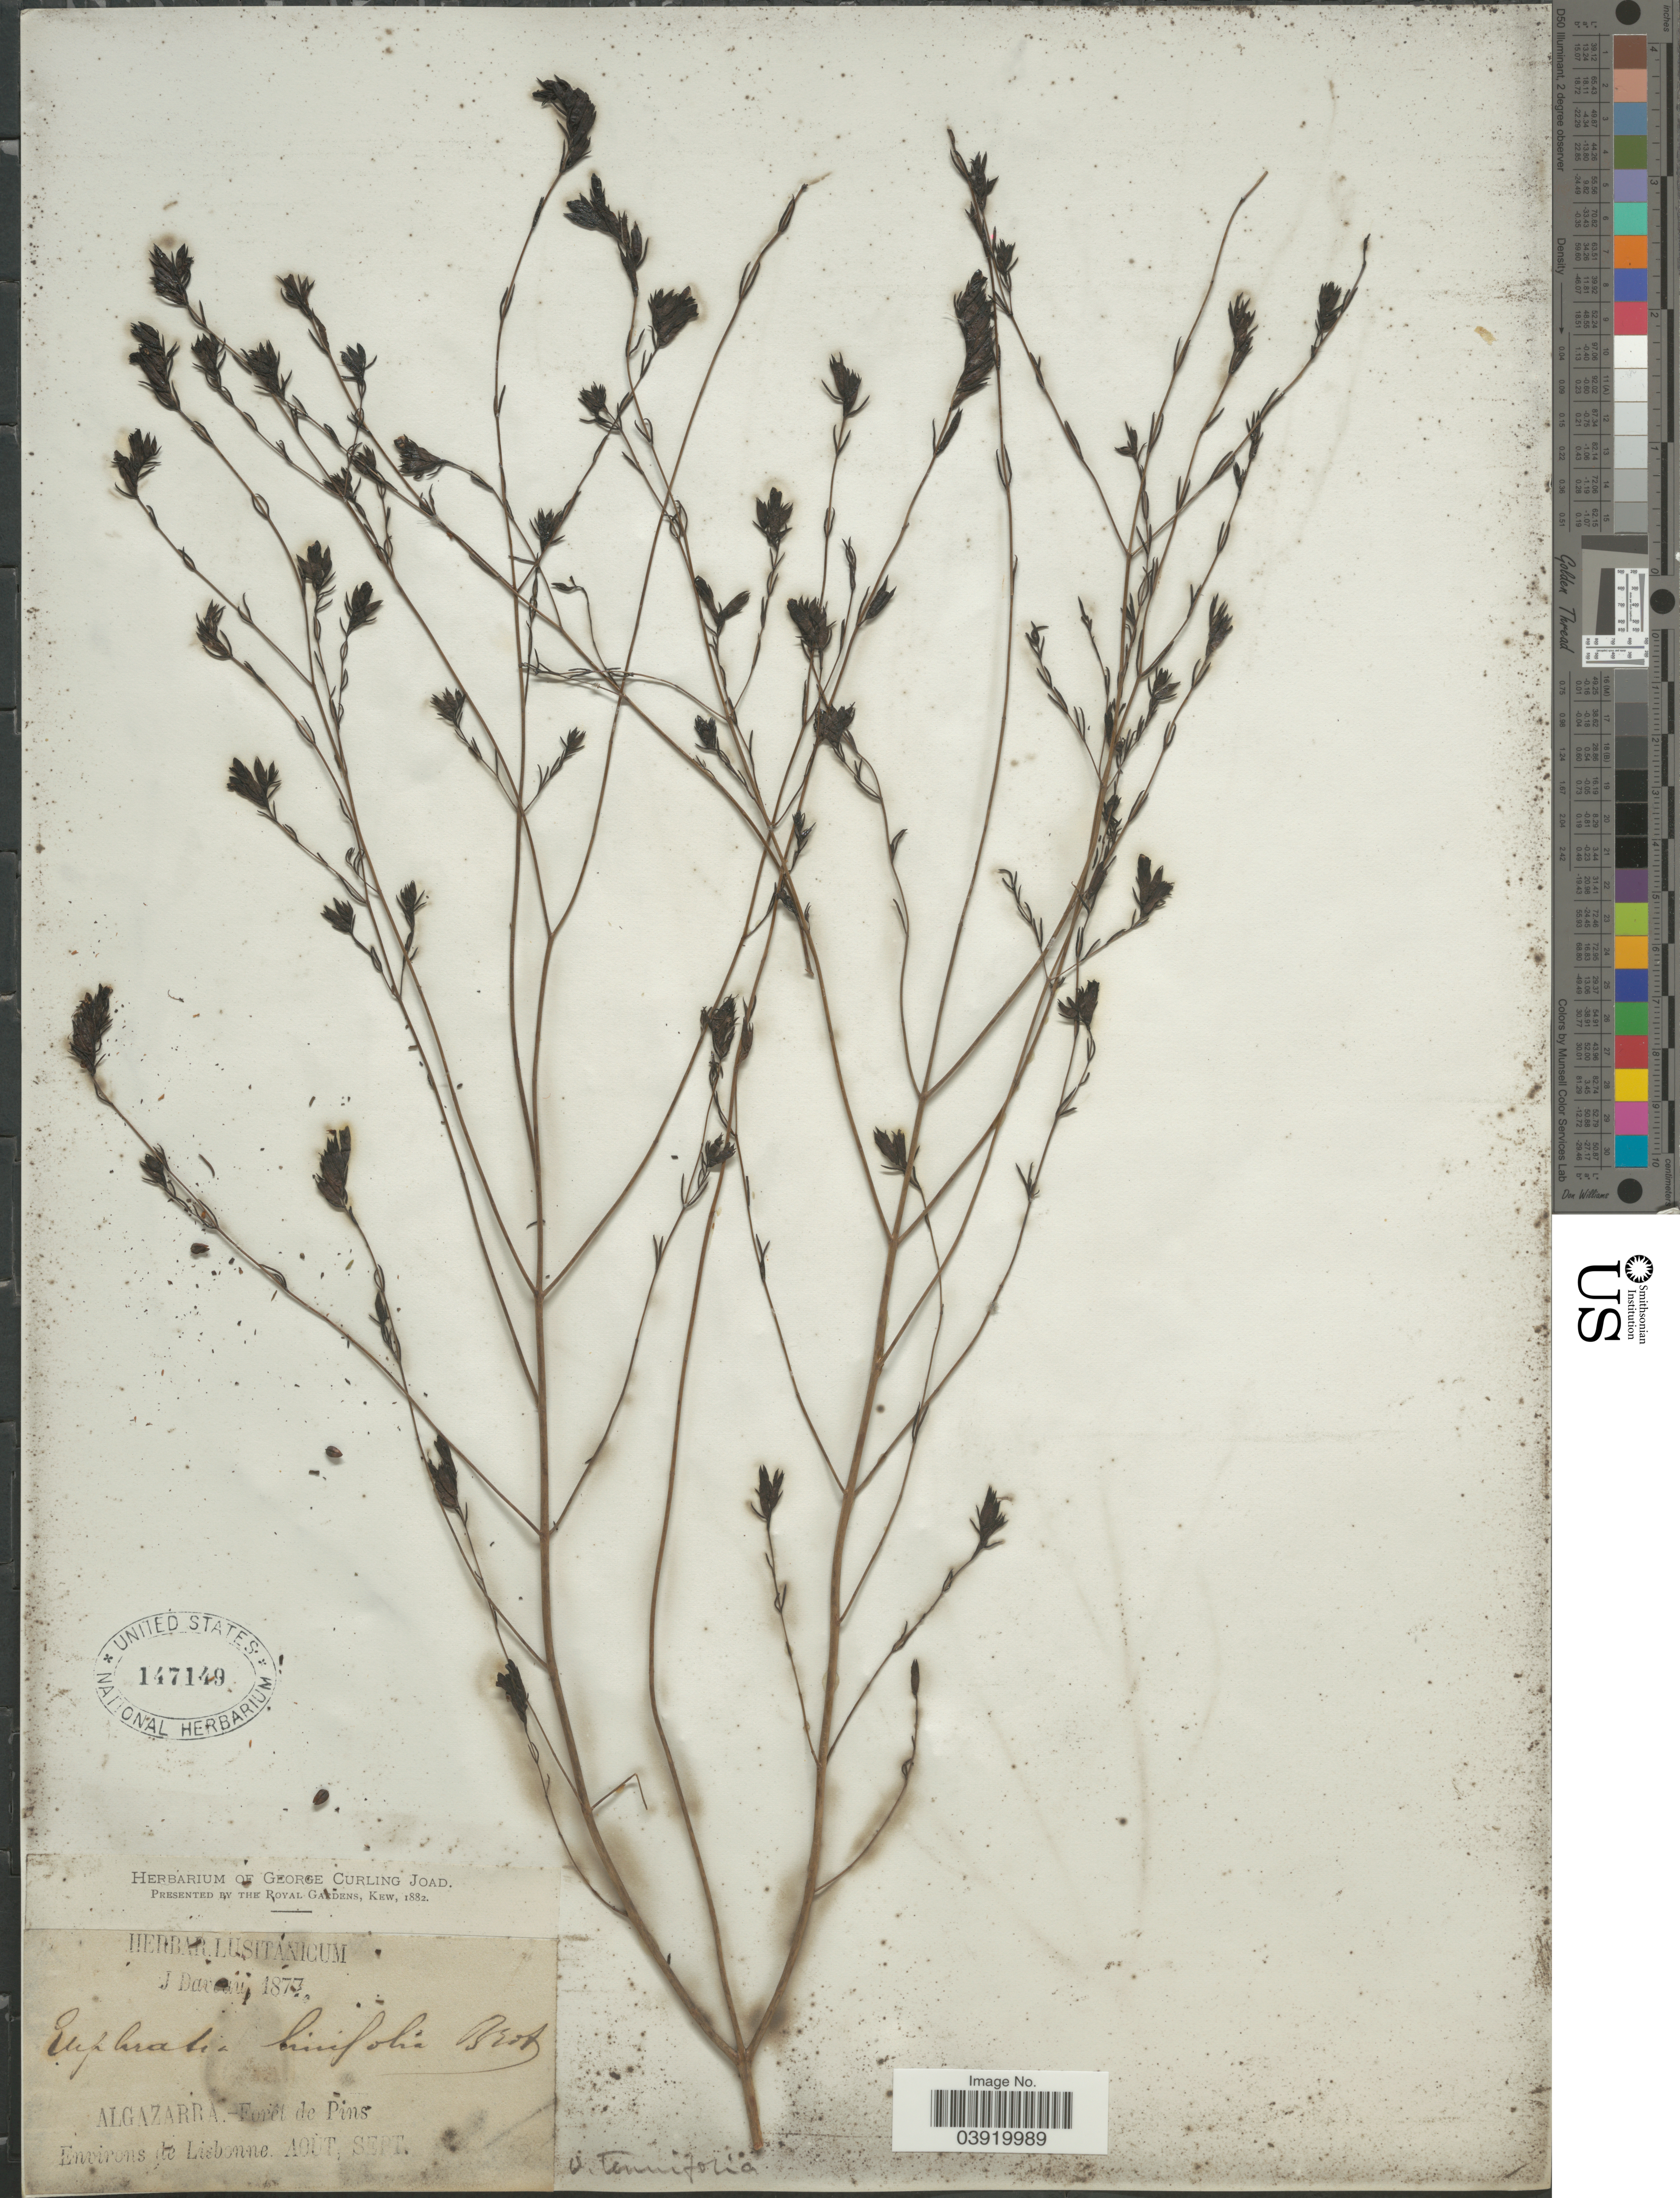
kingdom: Plantae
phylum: Tracheophyta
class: Magnoliopsida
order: Lamiales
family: Orobanchaceae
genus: Odontites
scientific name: Odontites luteus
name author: (L.) Clairv.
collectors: J. Daveau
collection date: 1877-08/1877-09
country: Portugal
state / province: Lisboa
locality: Algazarra. - Forêt de Pins. Environs de Lisbonne.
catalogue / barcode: US 147149